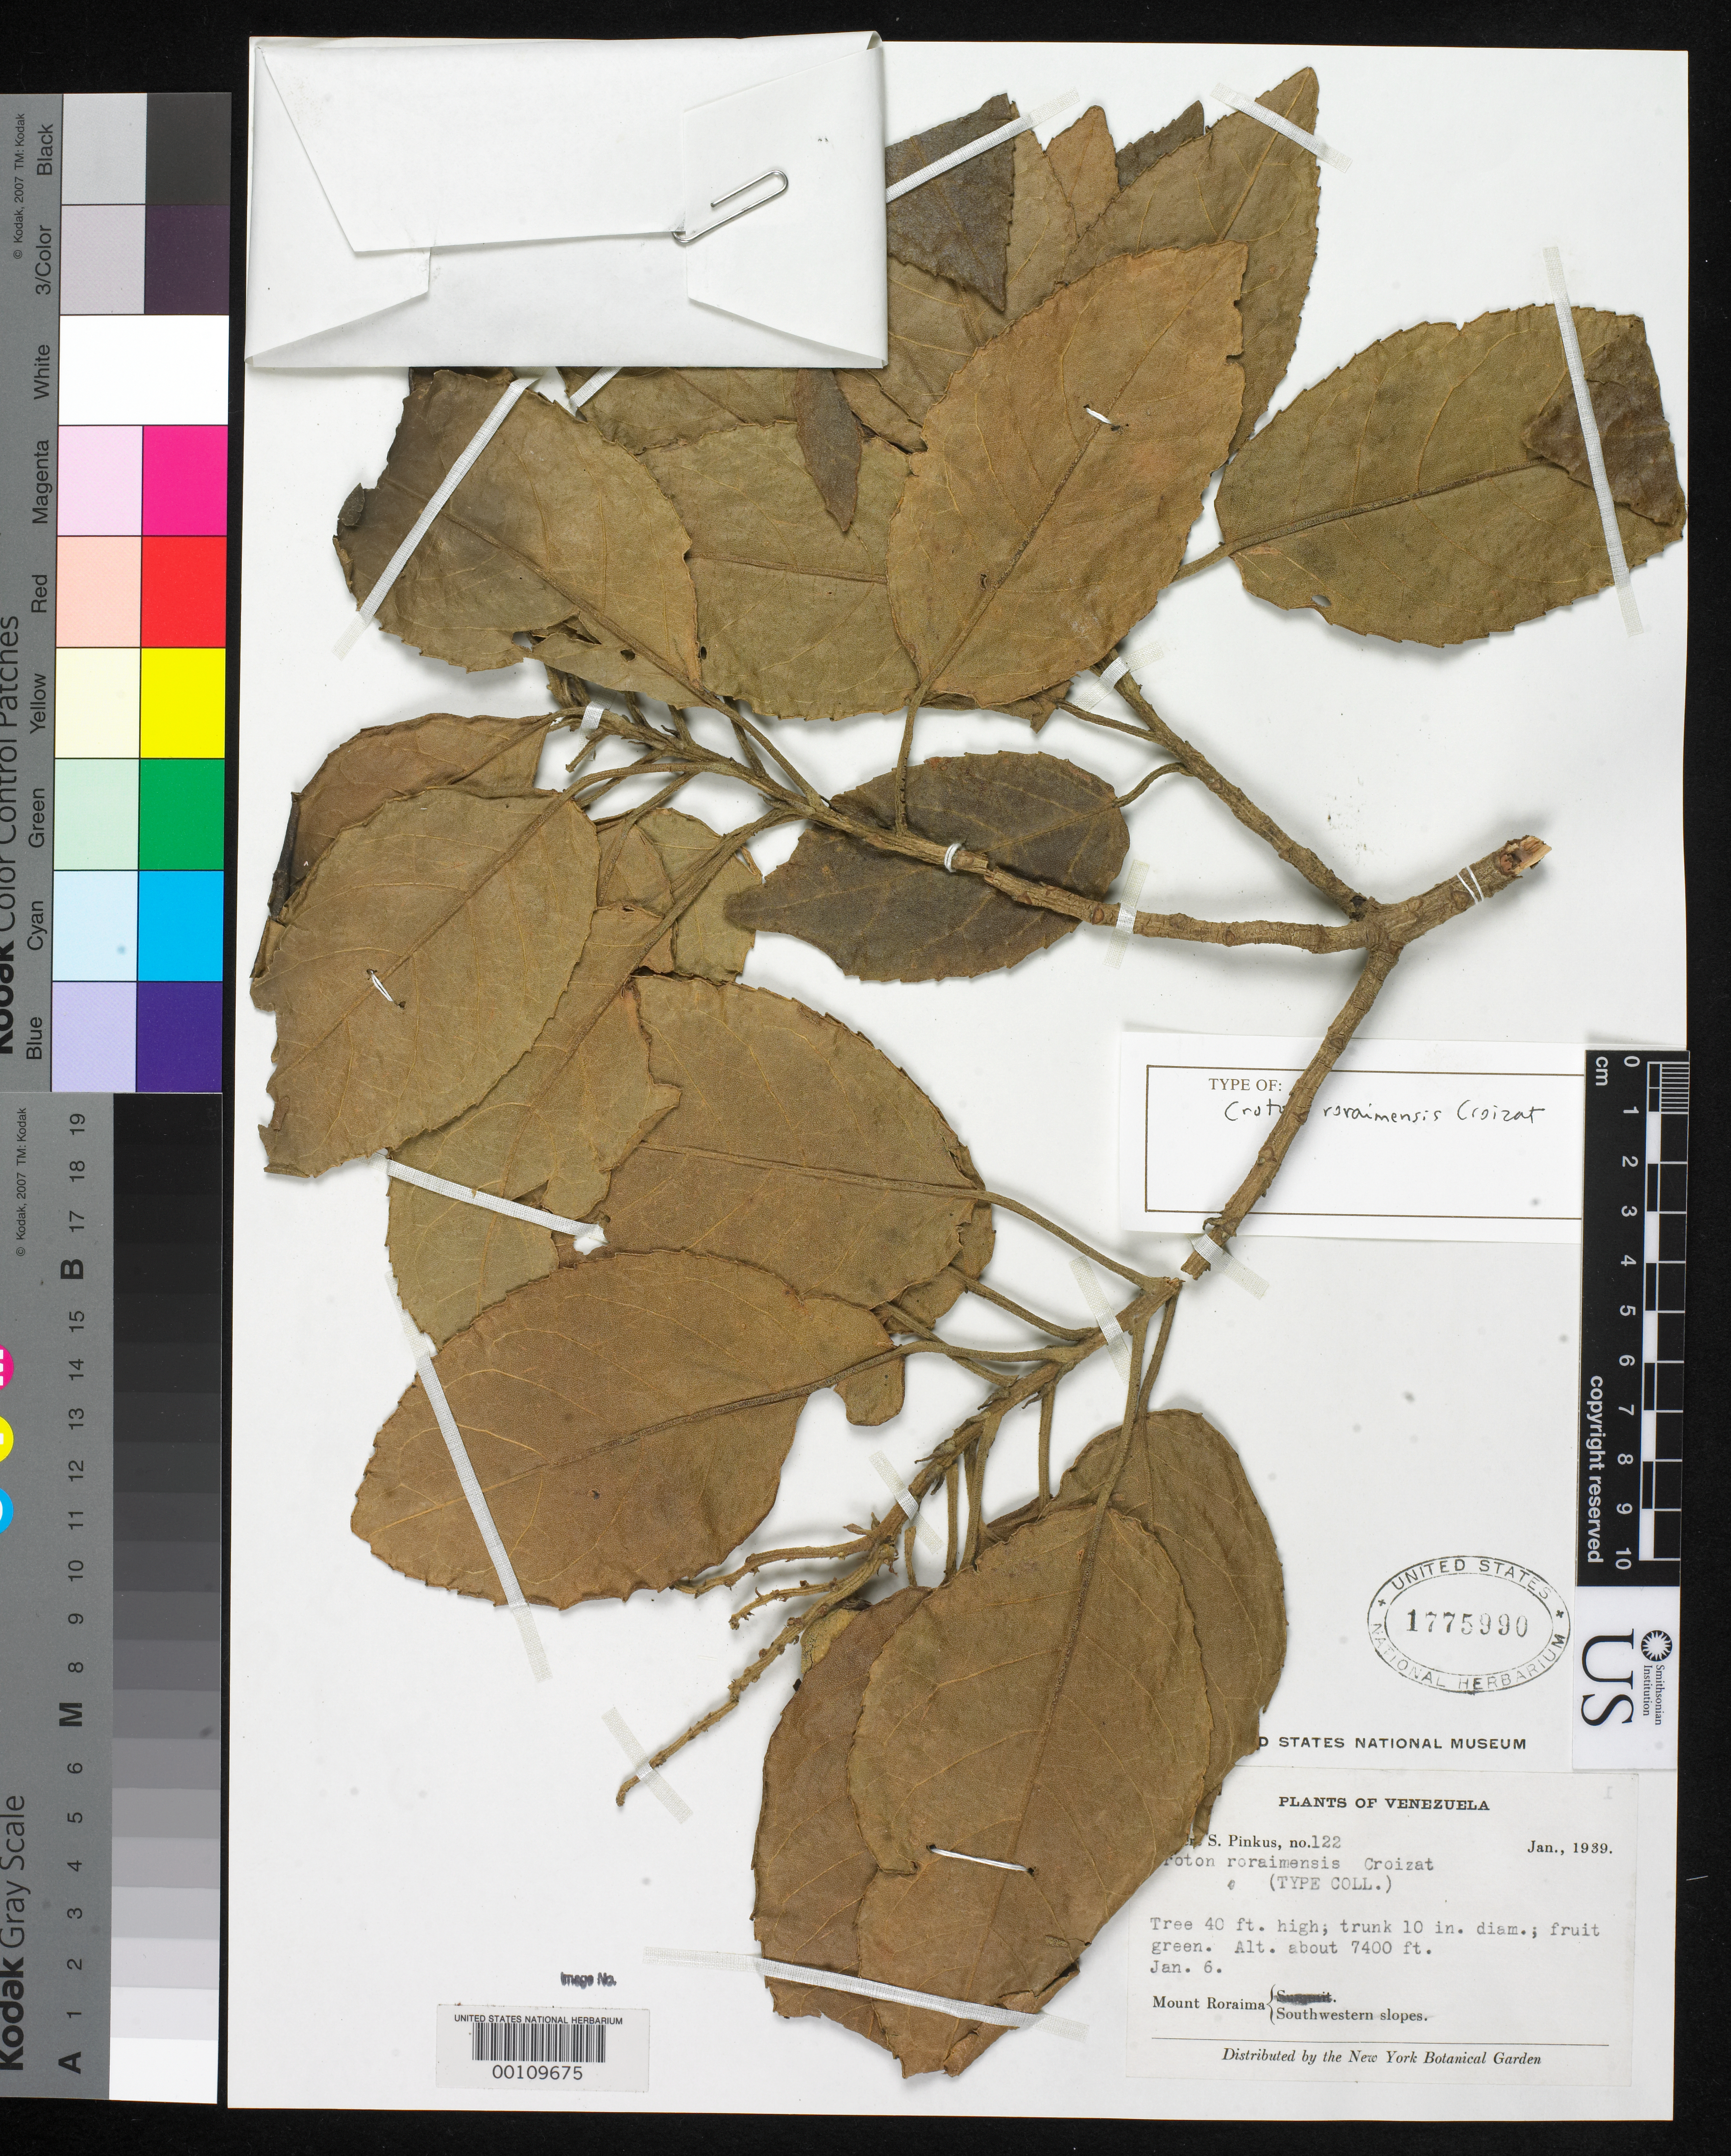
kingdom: Plantae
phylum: Tracheophyta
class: Magnoliopsida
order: Malpighiales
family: Euphorbiaceae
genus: Croton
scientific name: Croton roraimensis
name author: Croizat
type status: Isotype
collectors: A. Pinkus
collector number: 122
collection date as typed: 06 Jan 1939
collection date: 1939-01-06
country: Venezuela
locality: SW slopes of Mt. Roraima.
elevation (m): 2256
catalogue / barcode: US 1775990